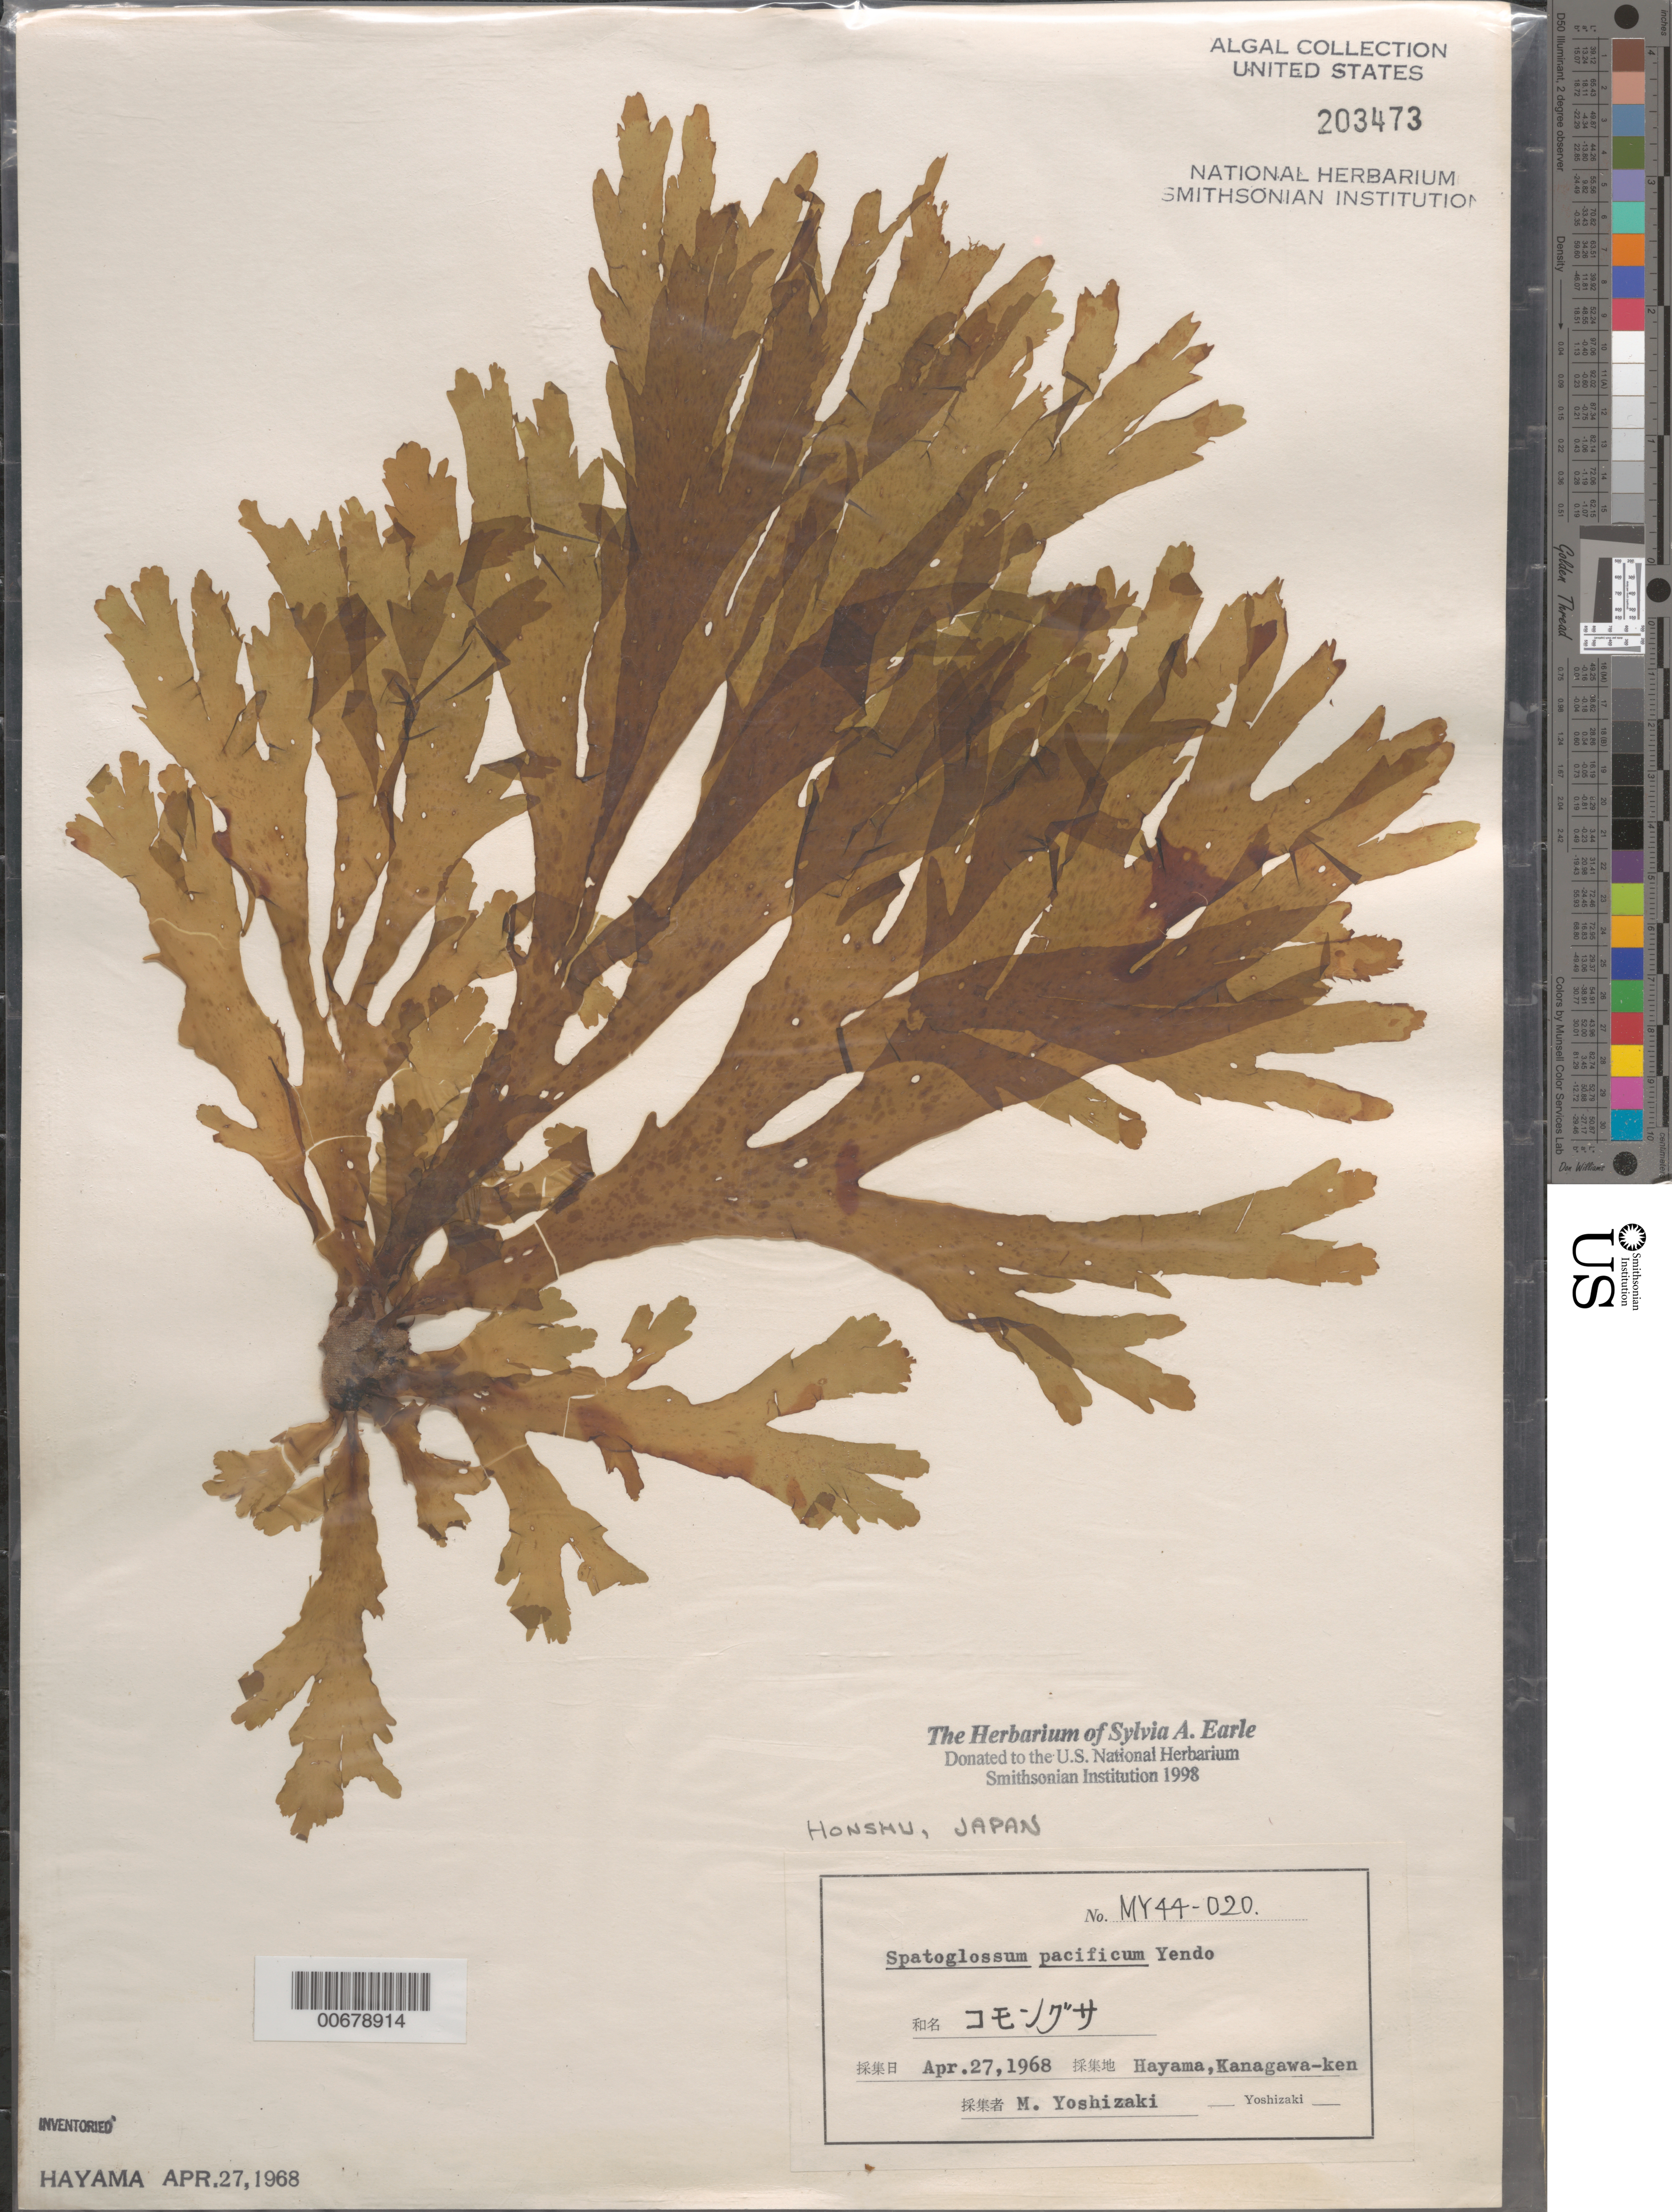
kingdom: Chromista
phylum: Ochrophyta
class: Phaeophyceae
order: Dictyotales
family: Dictyotaceae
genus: Dictyopteris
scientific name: Dictyopteris pacifica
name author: (Yendo) I.K. Hwang et al.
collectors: M. Yoshizaki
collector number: MY 44-020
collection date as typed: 27 Apr 1968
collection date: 1968-04-27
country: Japan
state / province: Kanagawa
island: Honshu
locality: Hayama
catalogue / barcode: US 203473